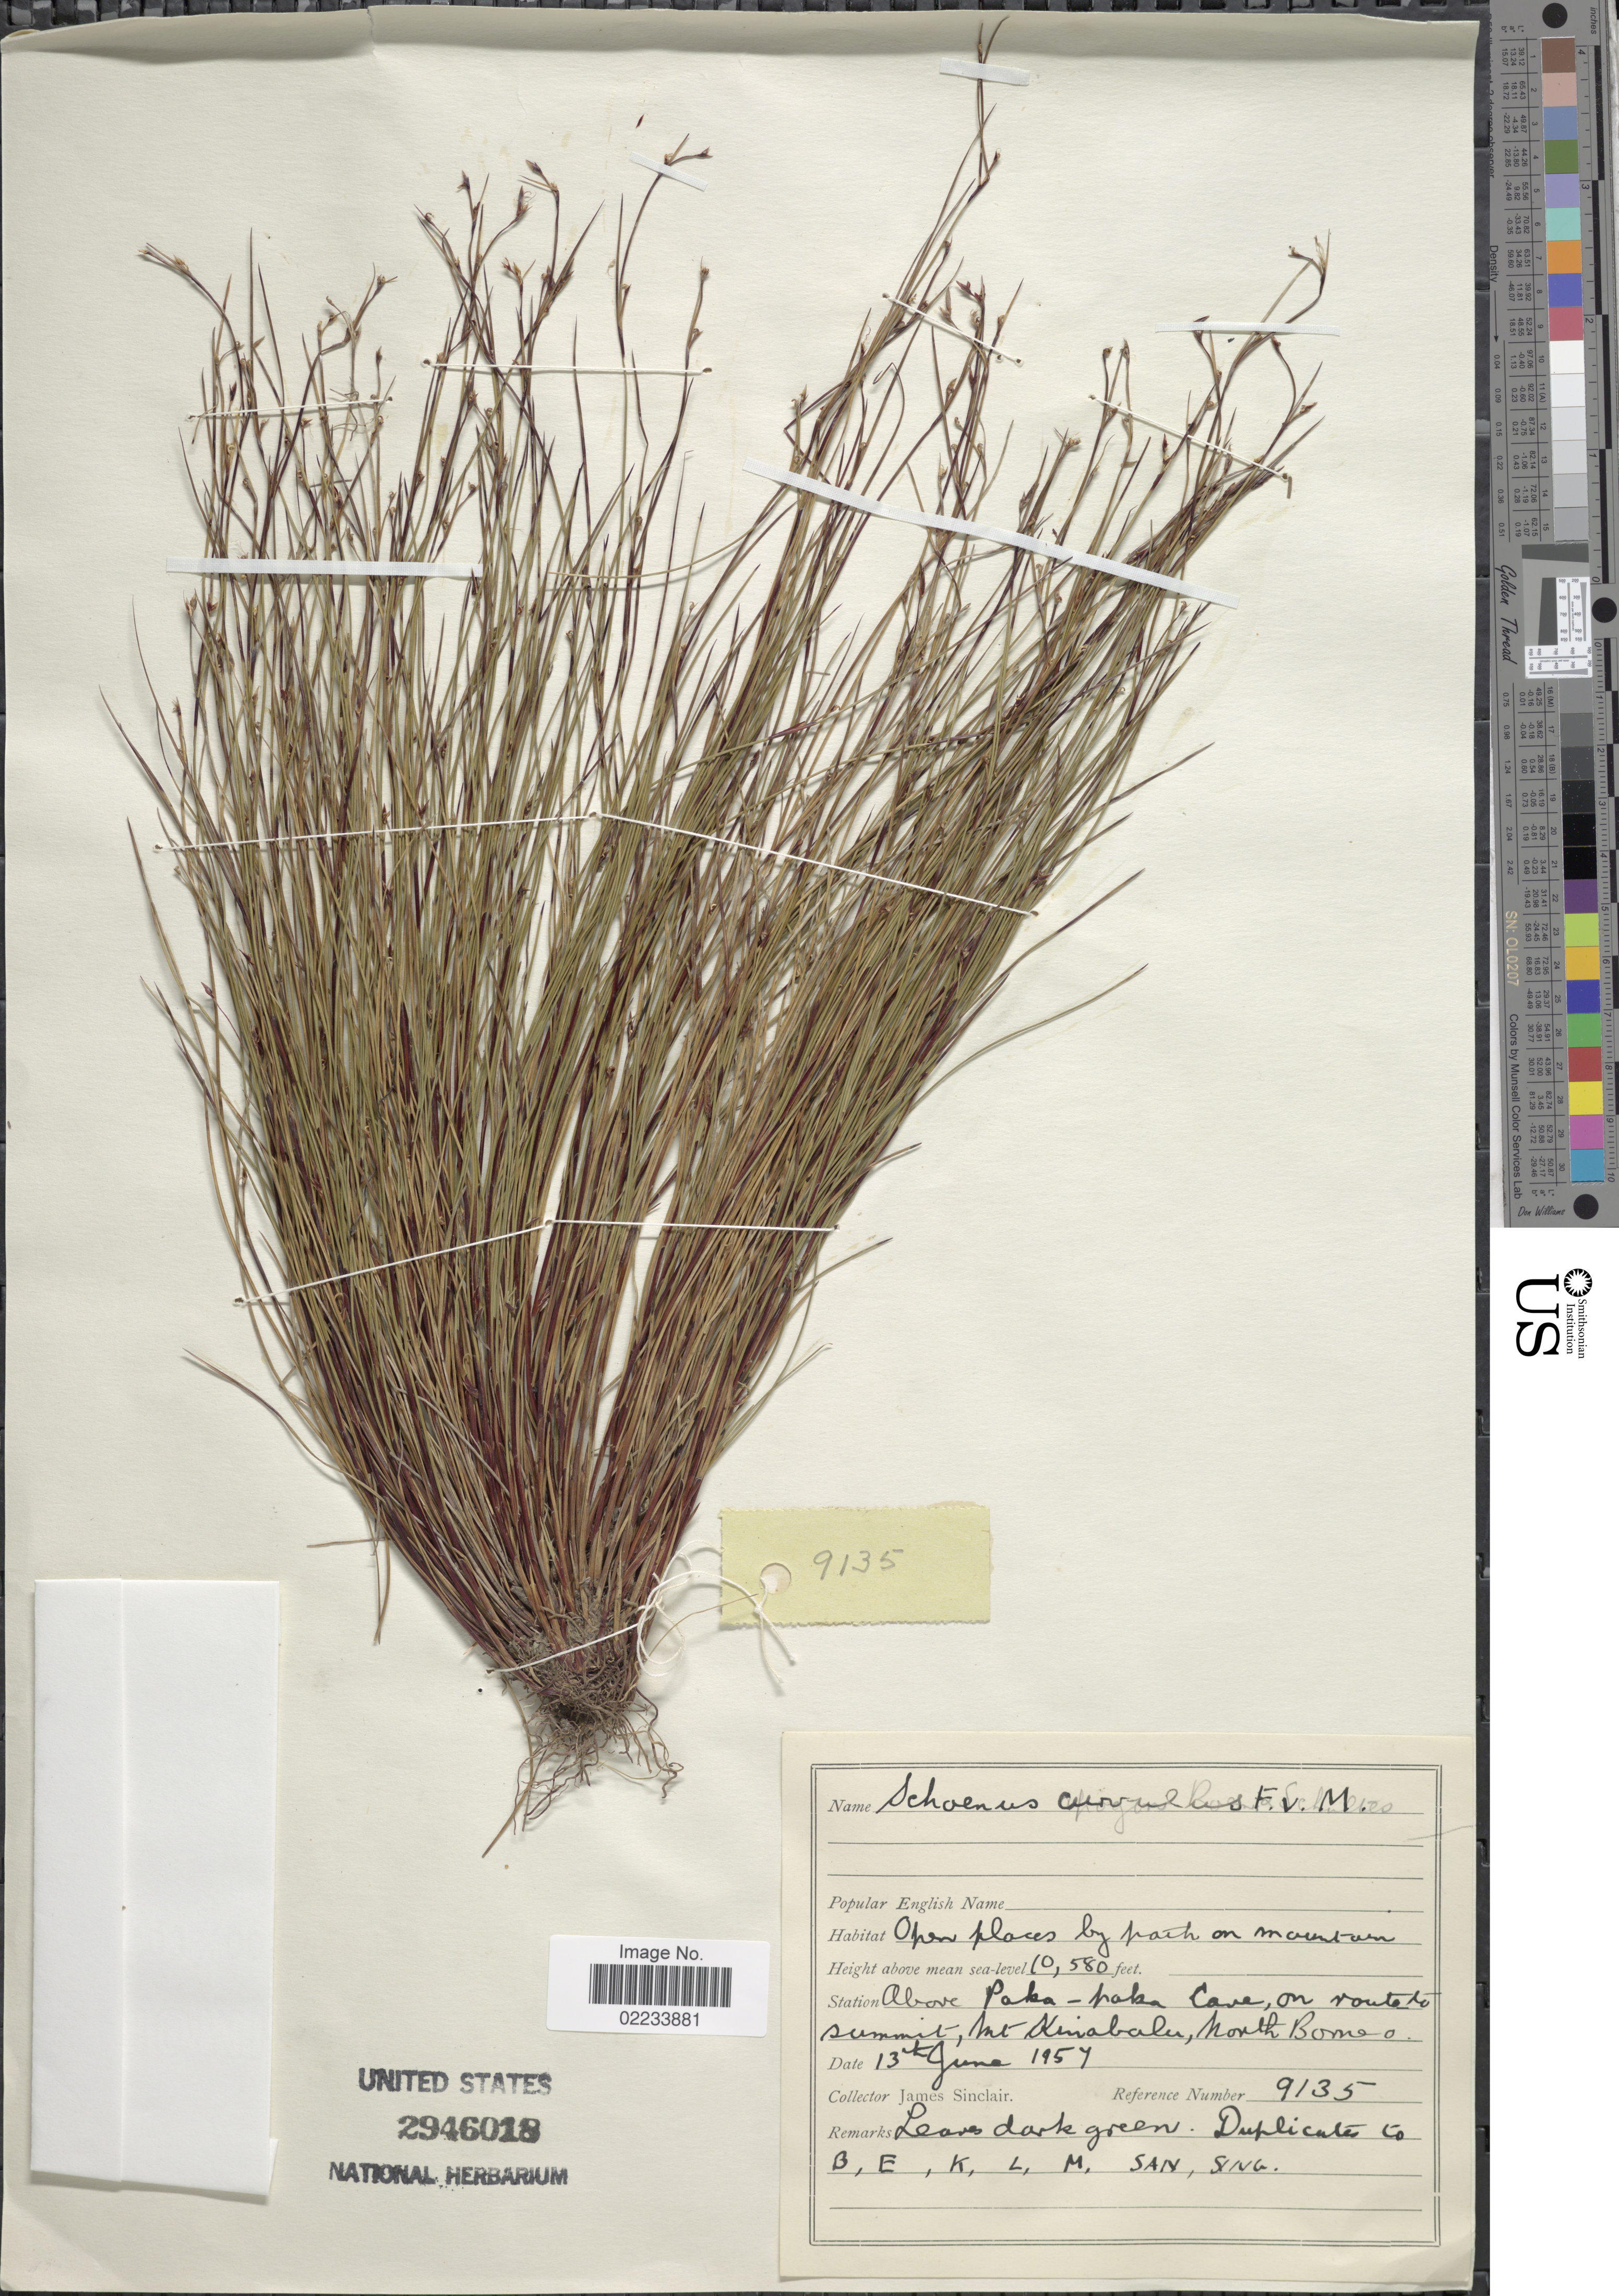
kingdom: Plantae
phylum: Tracheophyta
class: Liliopsida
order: Poales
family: Cyperaceae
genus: Schoenus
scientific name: Schoenus curvulus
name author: F. Muell.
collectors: J. Sinclair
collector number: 9135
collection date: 1957-06-13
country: Malaysia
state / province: Sabah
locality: Above Paka-paka Cave, on route to summit, Mt Kinabalu, North Borneo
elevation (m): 3225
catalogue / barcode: US 2946018